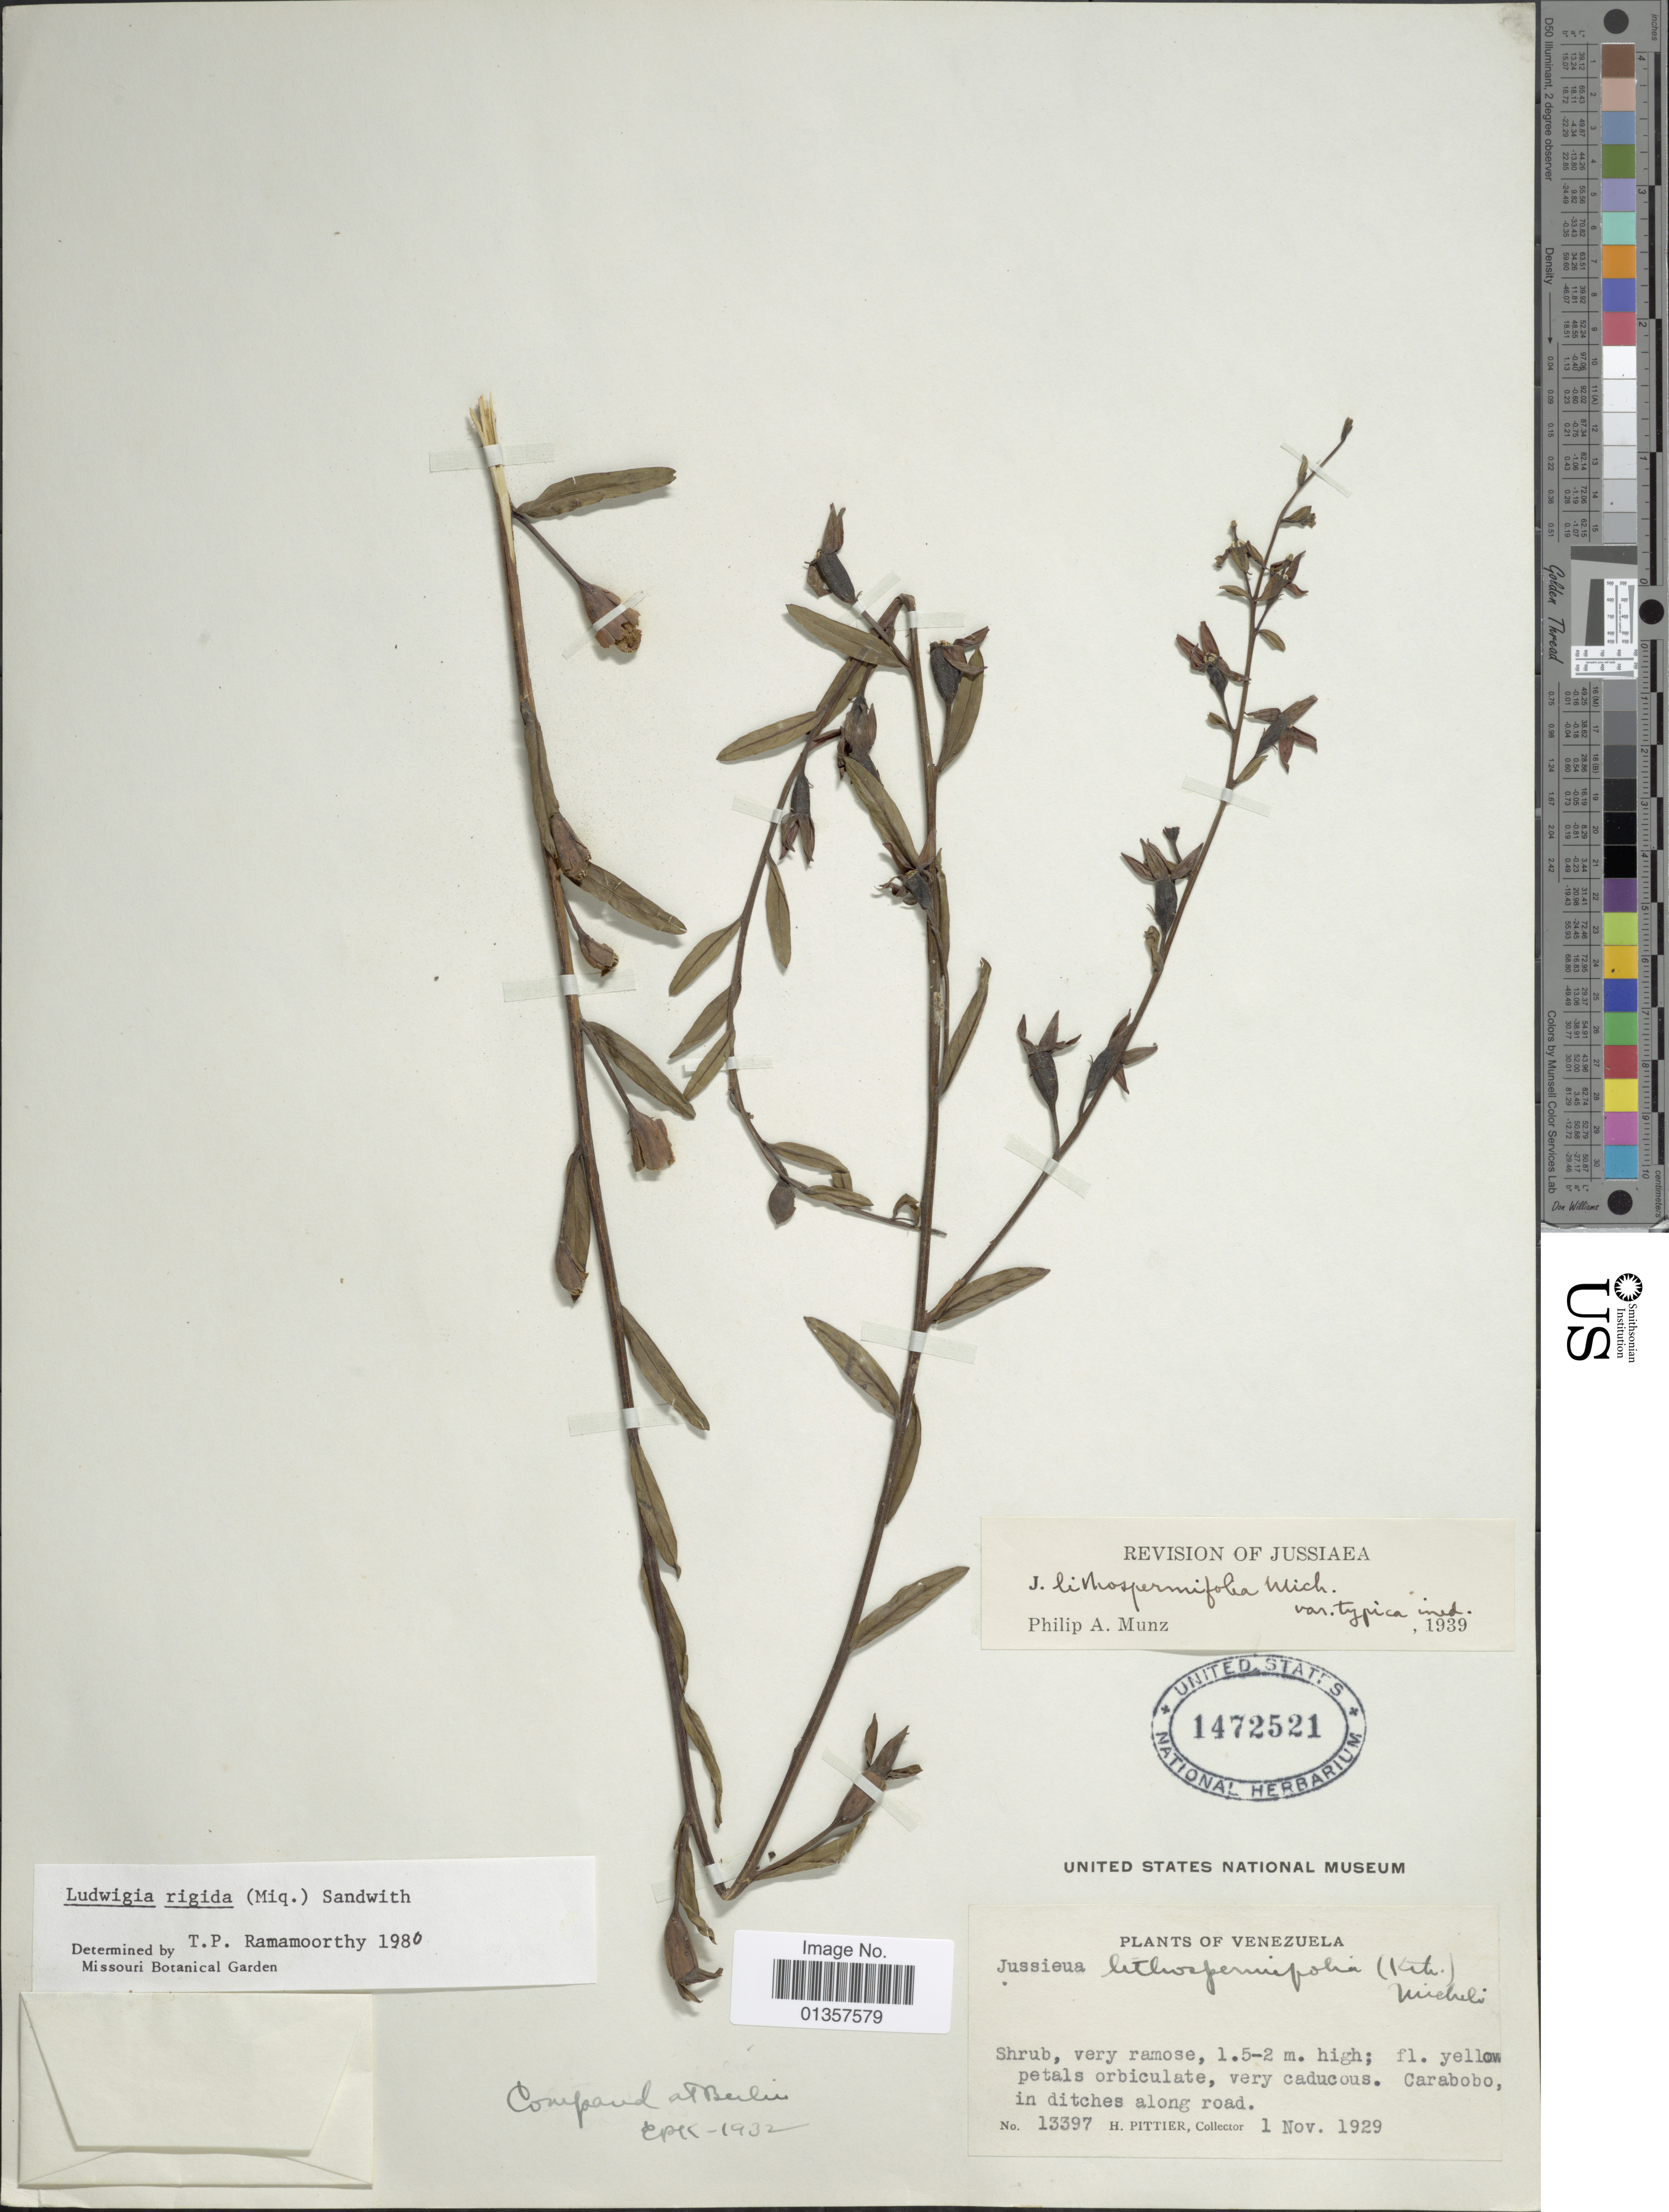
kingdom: Plantae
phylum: Tracheophyta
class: Magnoliopsida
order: Myrtales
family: Onagraceae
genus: Ludwigia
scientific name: Ludwigia rigida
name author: (Miq.) Sandwith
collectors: H. F. Pittier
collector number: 13397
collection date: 1929-11-01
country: Venezuela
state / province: Carabobo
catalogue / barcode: US 1472521